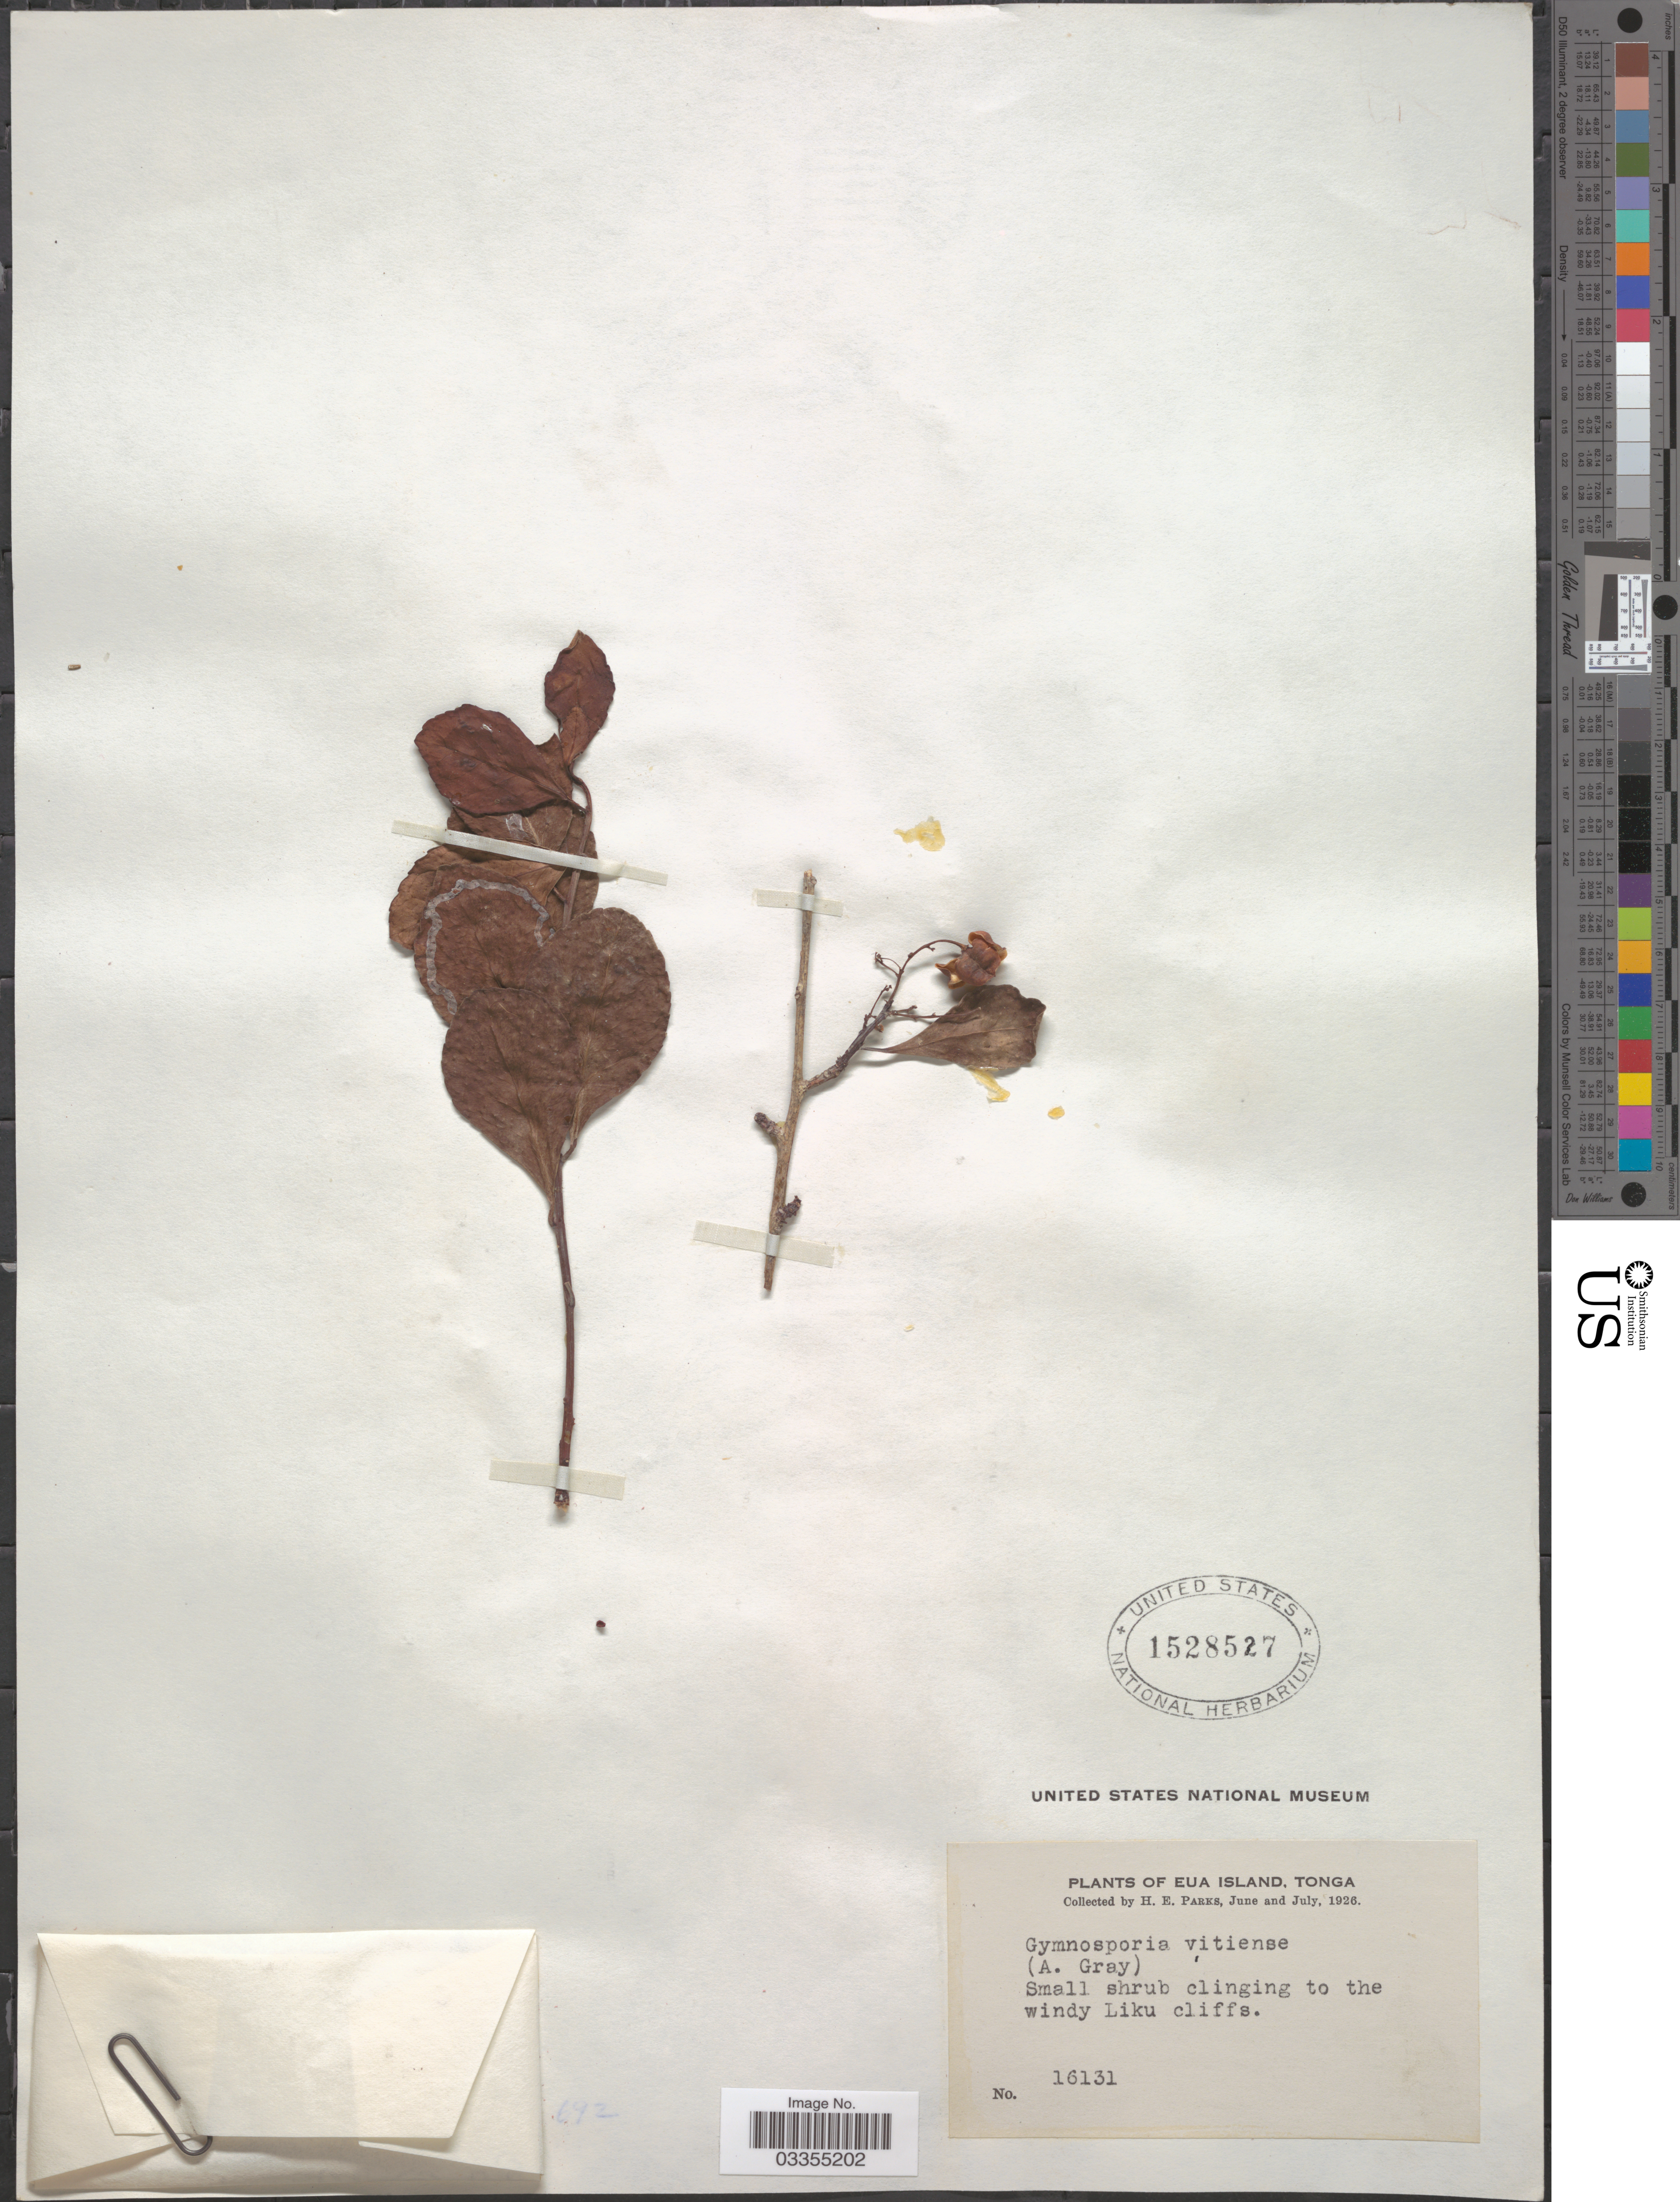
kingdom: Plantae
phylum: Tracheophyta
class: Magnoliopsida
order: Celastrales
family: Celastraceae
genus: Gymnosporia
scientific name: Gymnosporia vitiensis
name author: Seem.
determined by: Wagner, W. L., (BOT), Smithsonian Institution - National Museum of Natural History (UNITED STATES)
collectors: H. E. Parks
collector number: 16131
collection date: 1926-06/1926-07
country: Tonga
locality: Eu Island.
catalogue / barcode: US 1528527